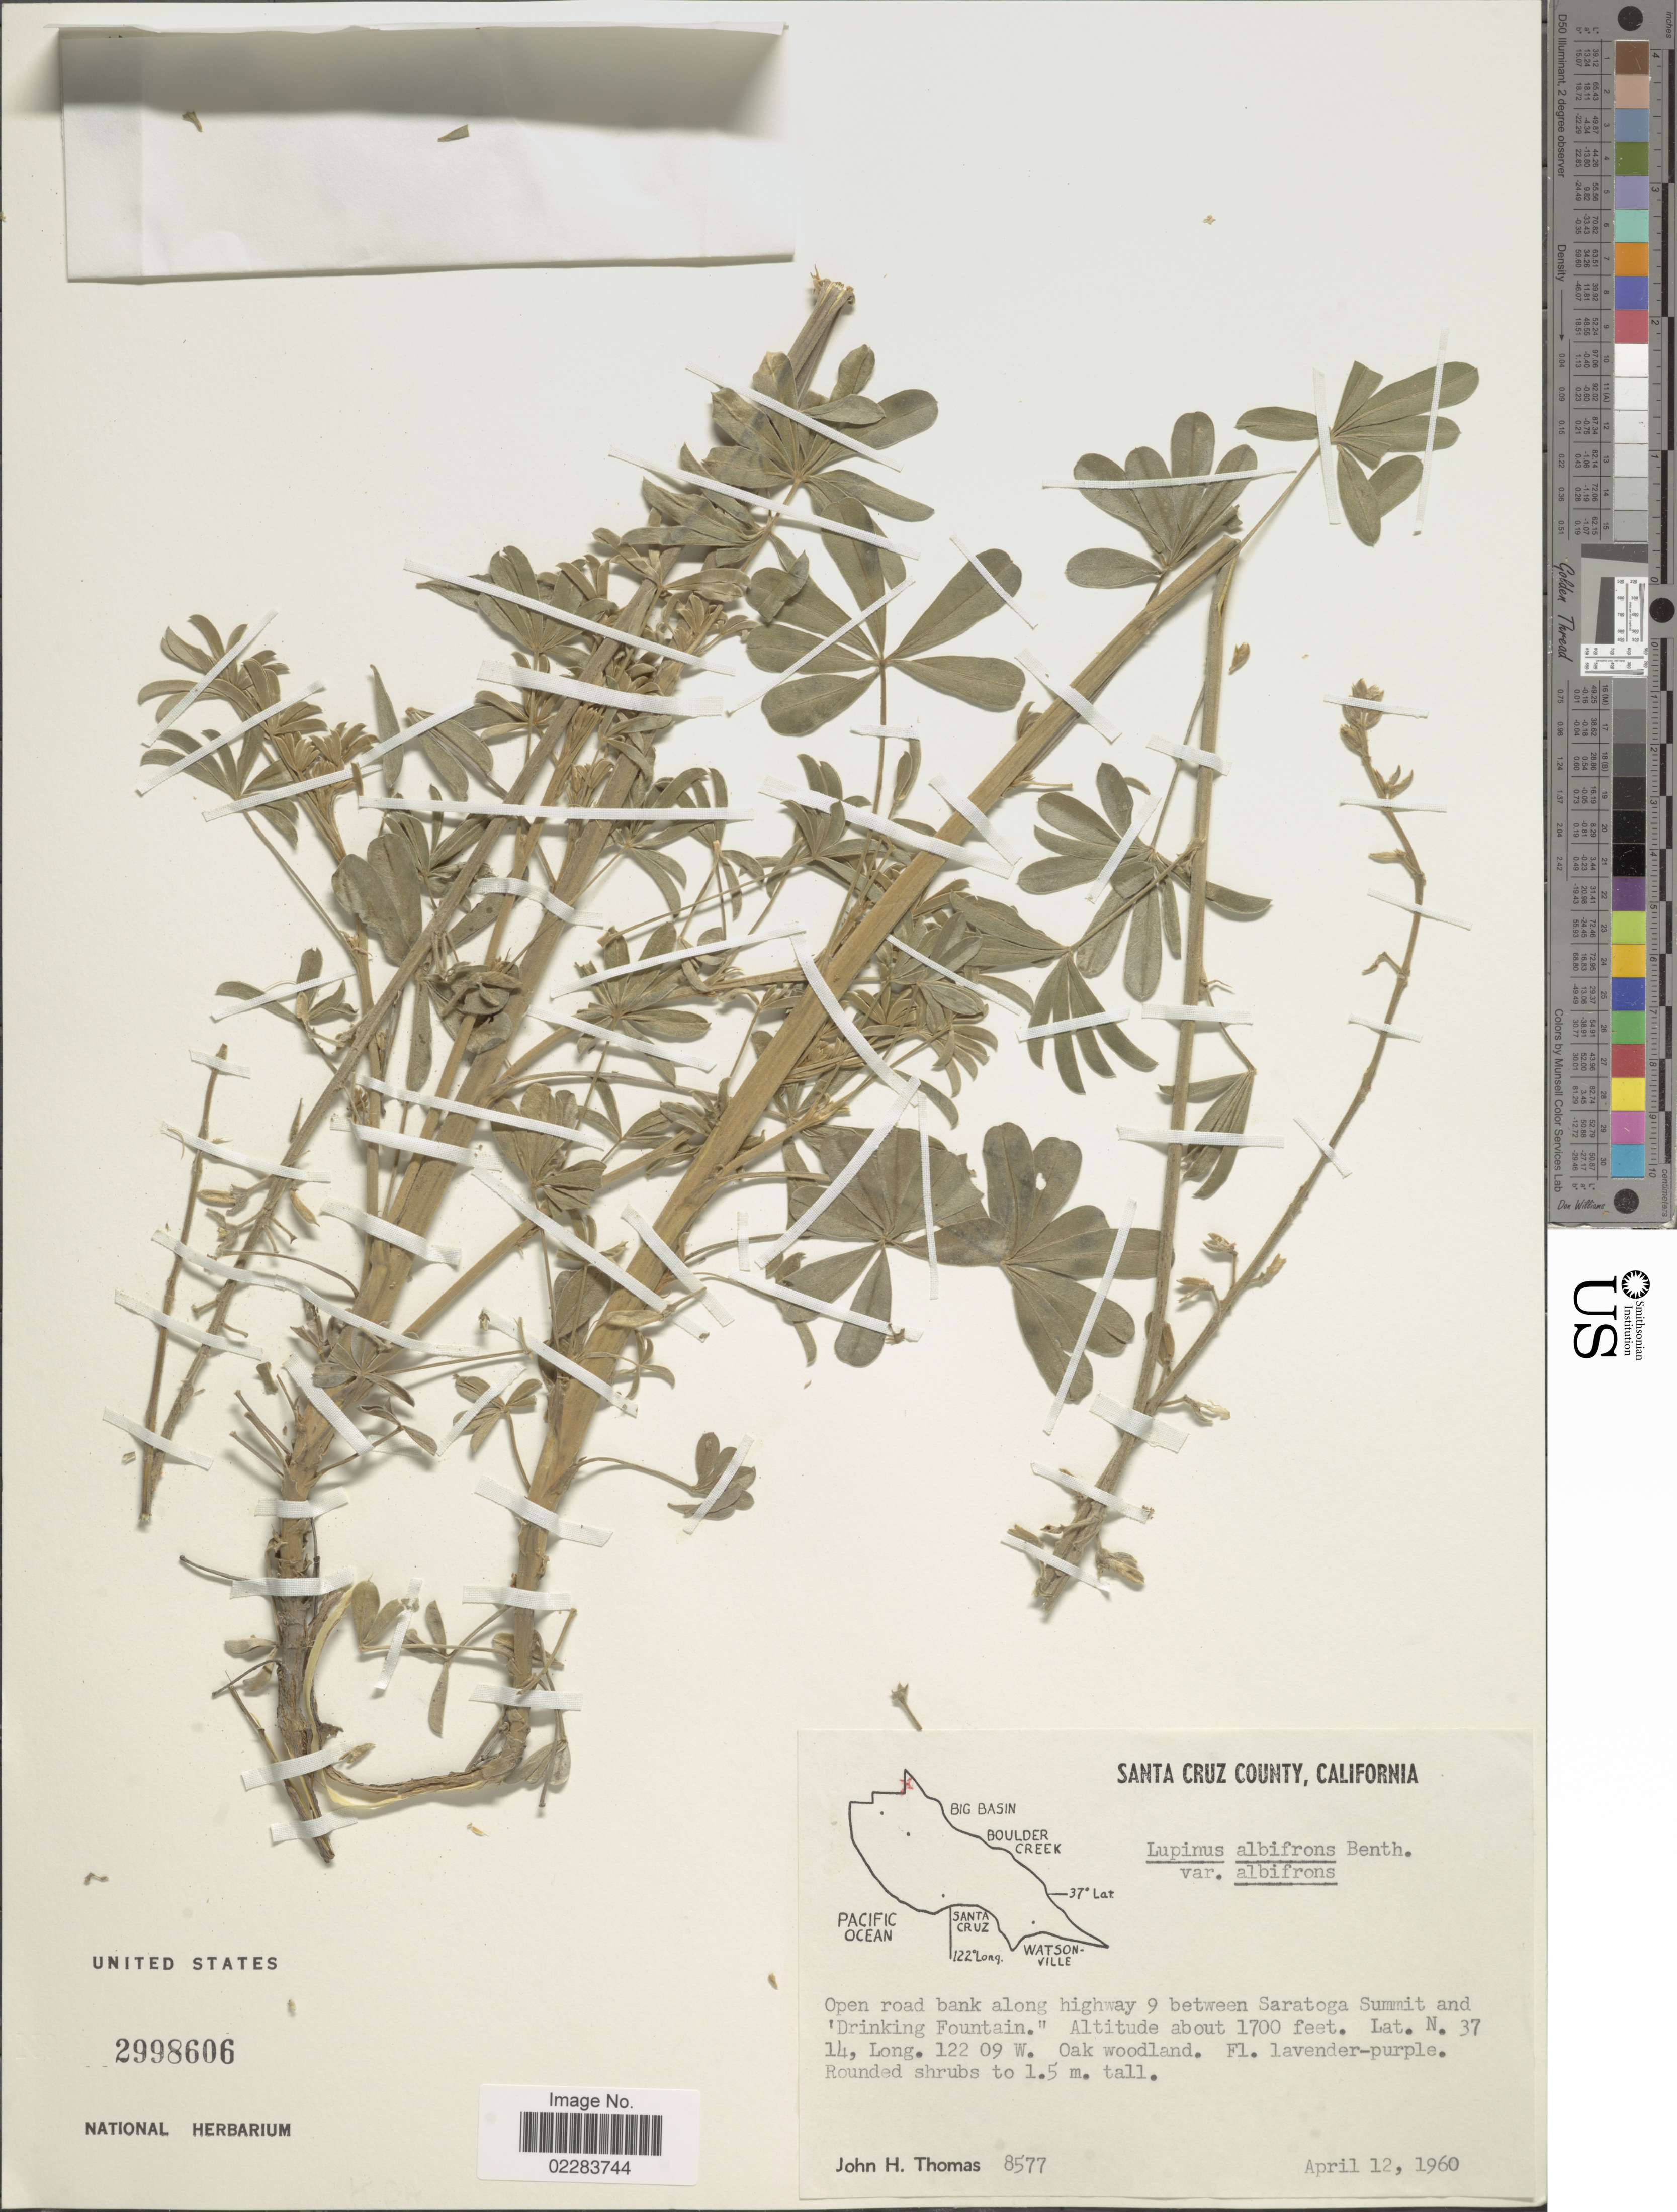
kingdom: Plantae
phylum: Tracheophyta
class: Magnoliopsida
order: Fabales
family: Fabaceae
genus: Lupinus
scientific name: Lupinus albifrons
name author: Benth.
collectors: J. H. Thomas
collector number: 8577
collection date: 1960-04-12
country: United States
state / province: California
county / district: Santa Cruz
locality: Santa Cruz County. Open road bank along highway 9 between Saratoga Summit and "Drinking Fountain".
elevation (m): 518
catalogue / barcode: US 2998606